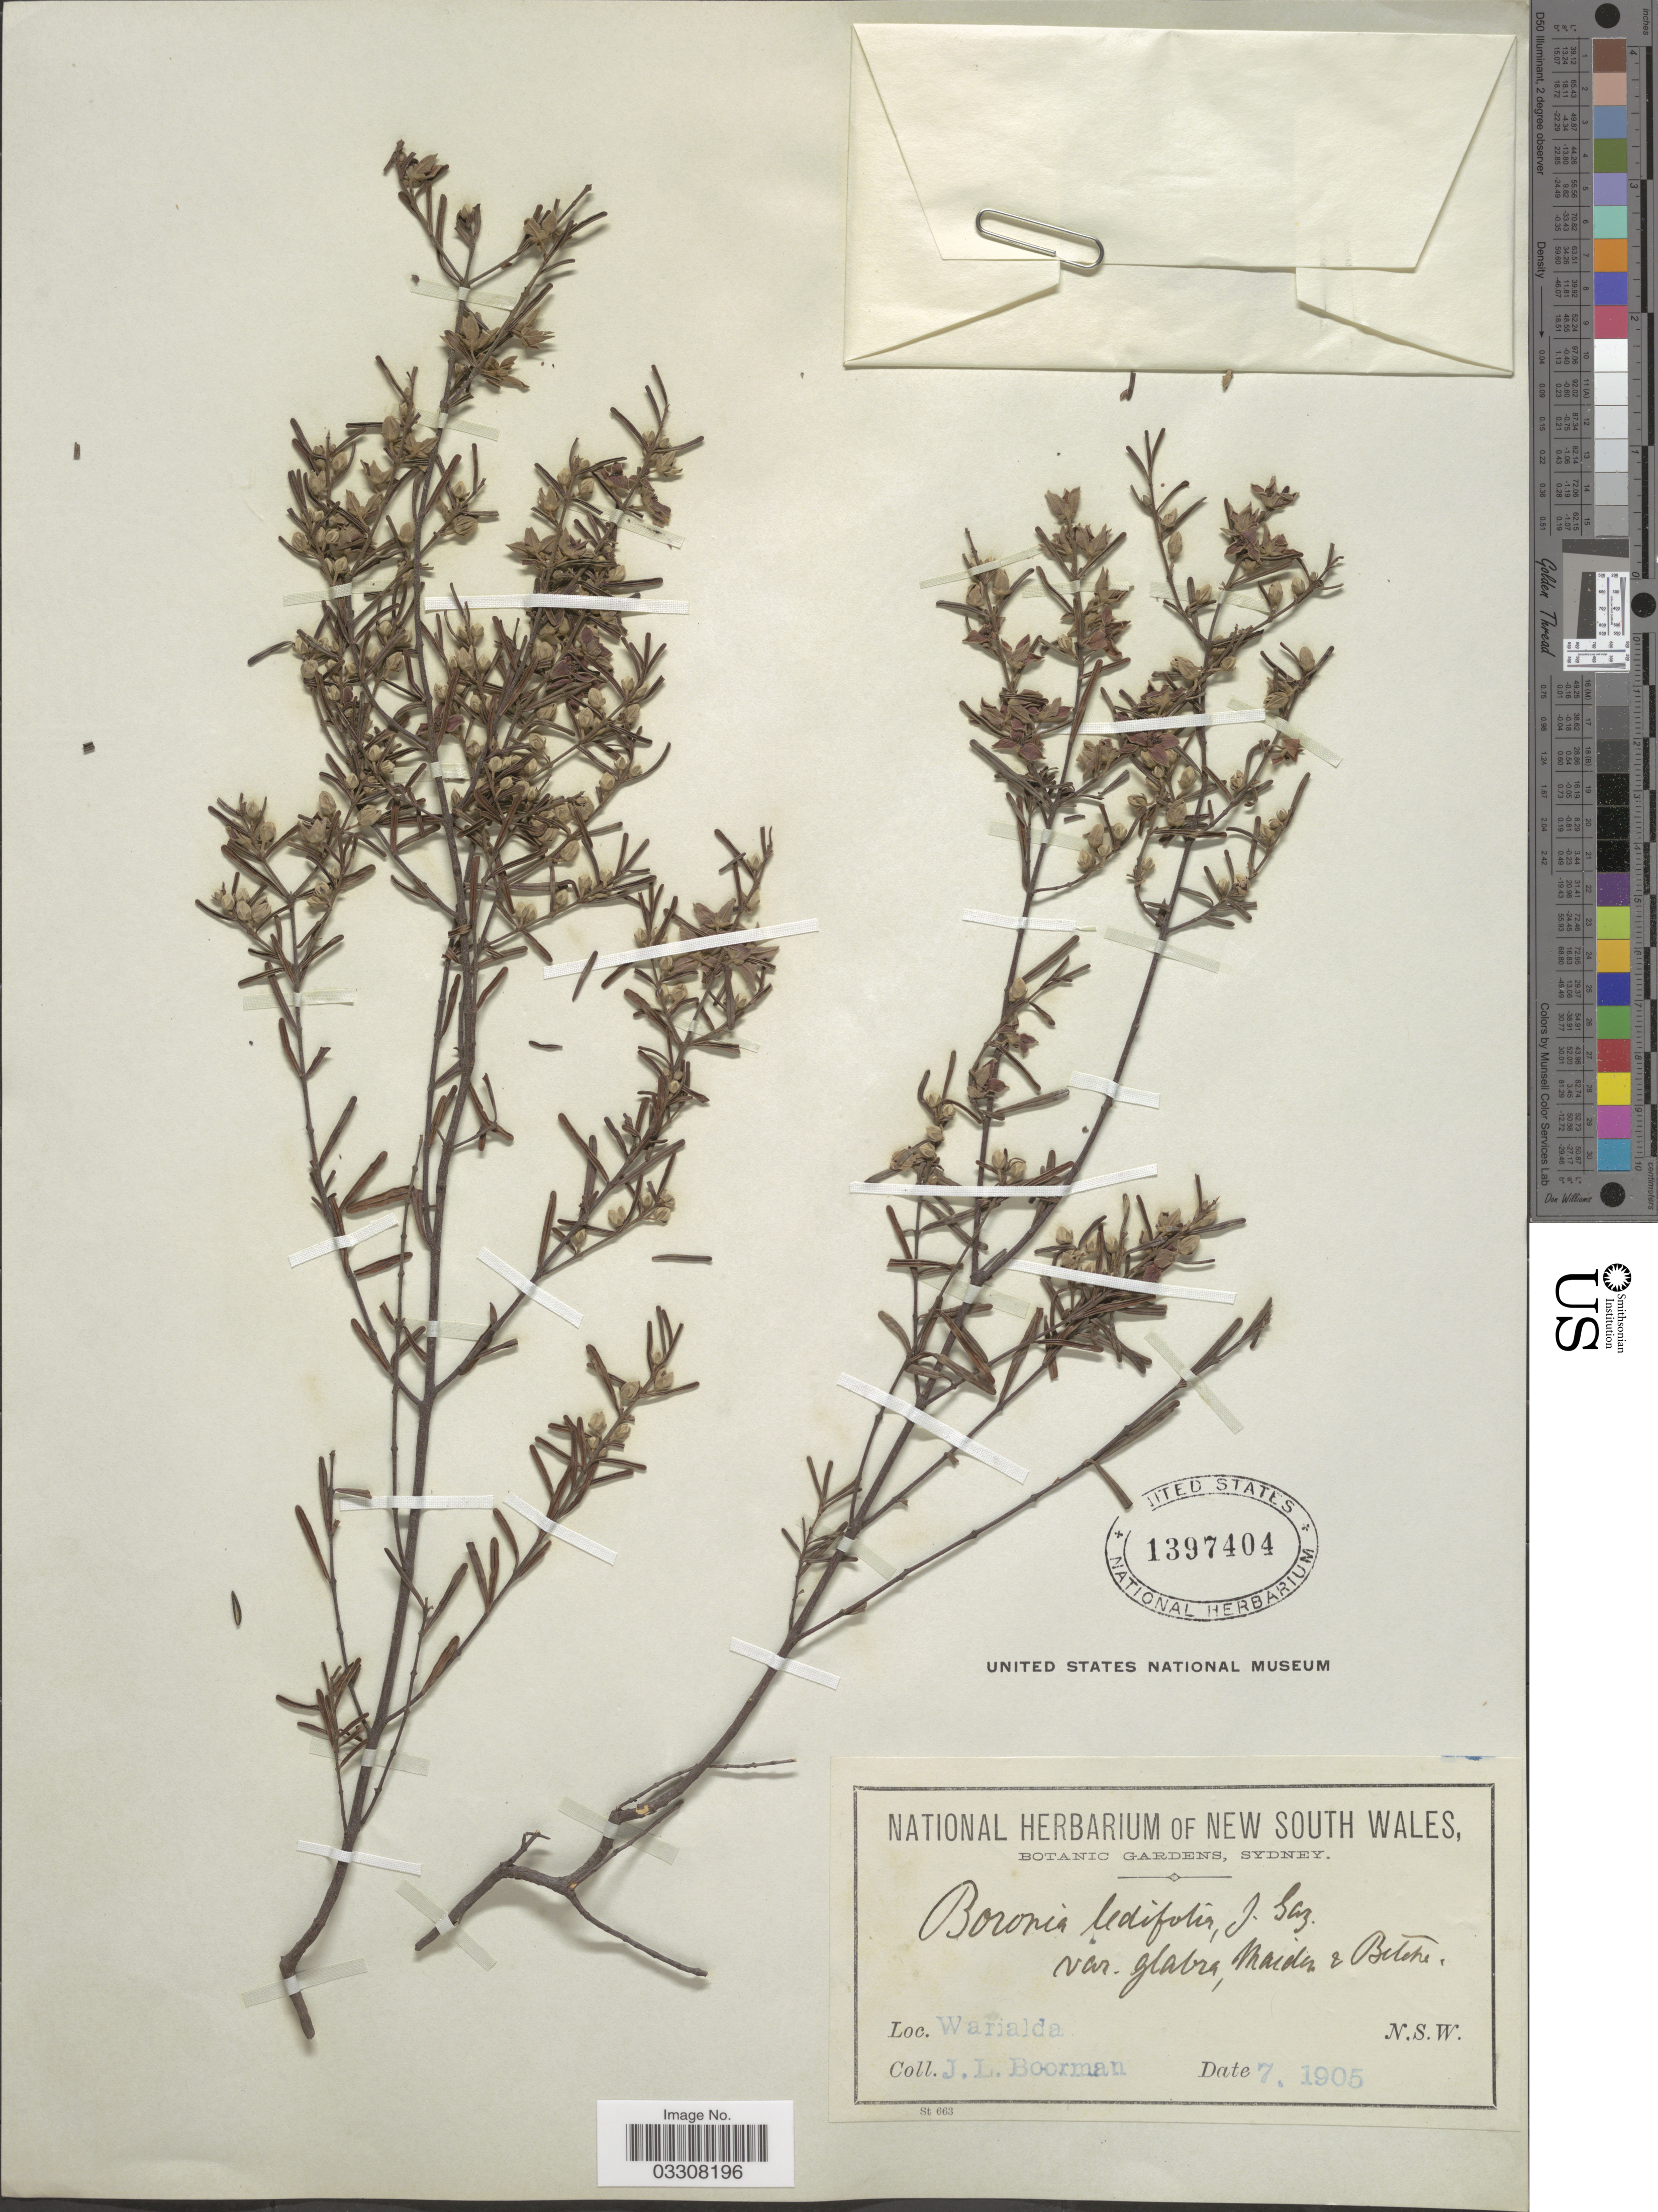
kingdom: Plantae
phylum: Tracheophyta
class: Magnoliopsida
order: Sapindales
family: Rutaceae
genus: Boronia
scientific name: Boronia glabra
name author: (Maiden & Betche) Cheel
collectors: J. Boorman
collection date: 1905-07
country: Australia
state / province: New South Wales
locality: Warialda. N.S.W.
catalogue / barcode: US 1397404